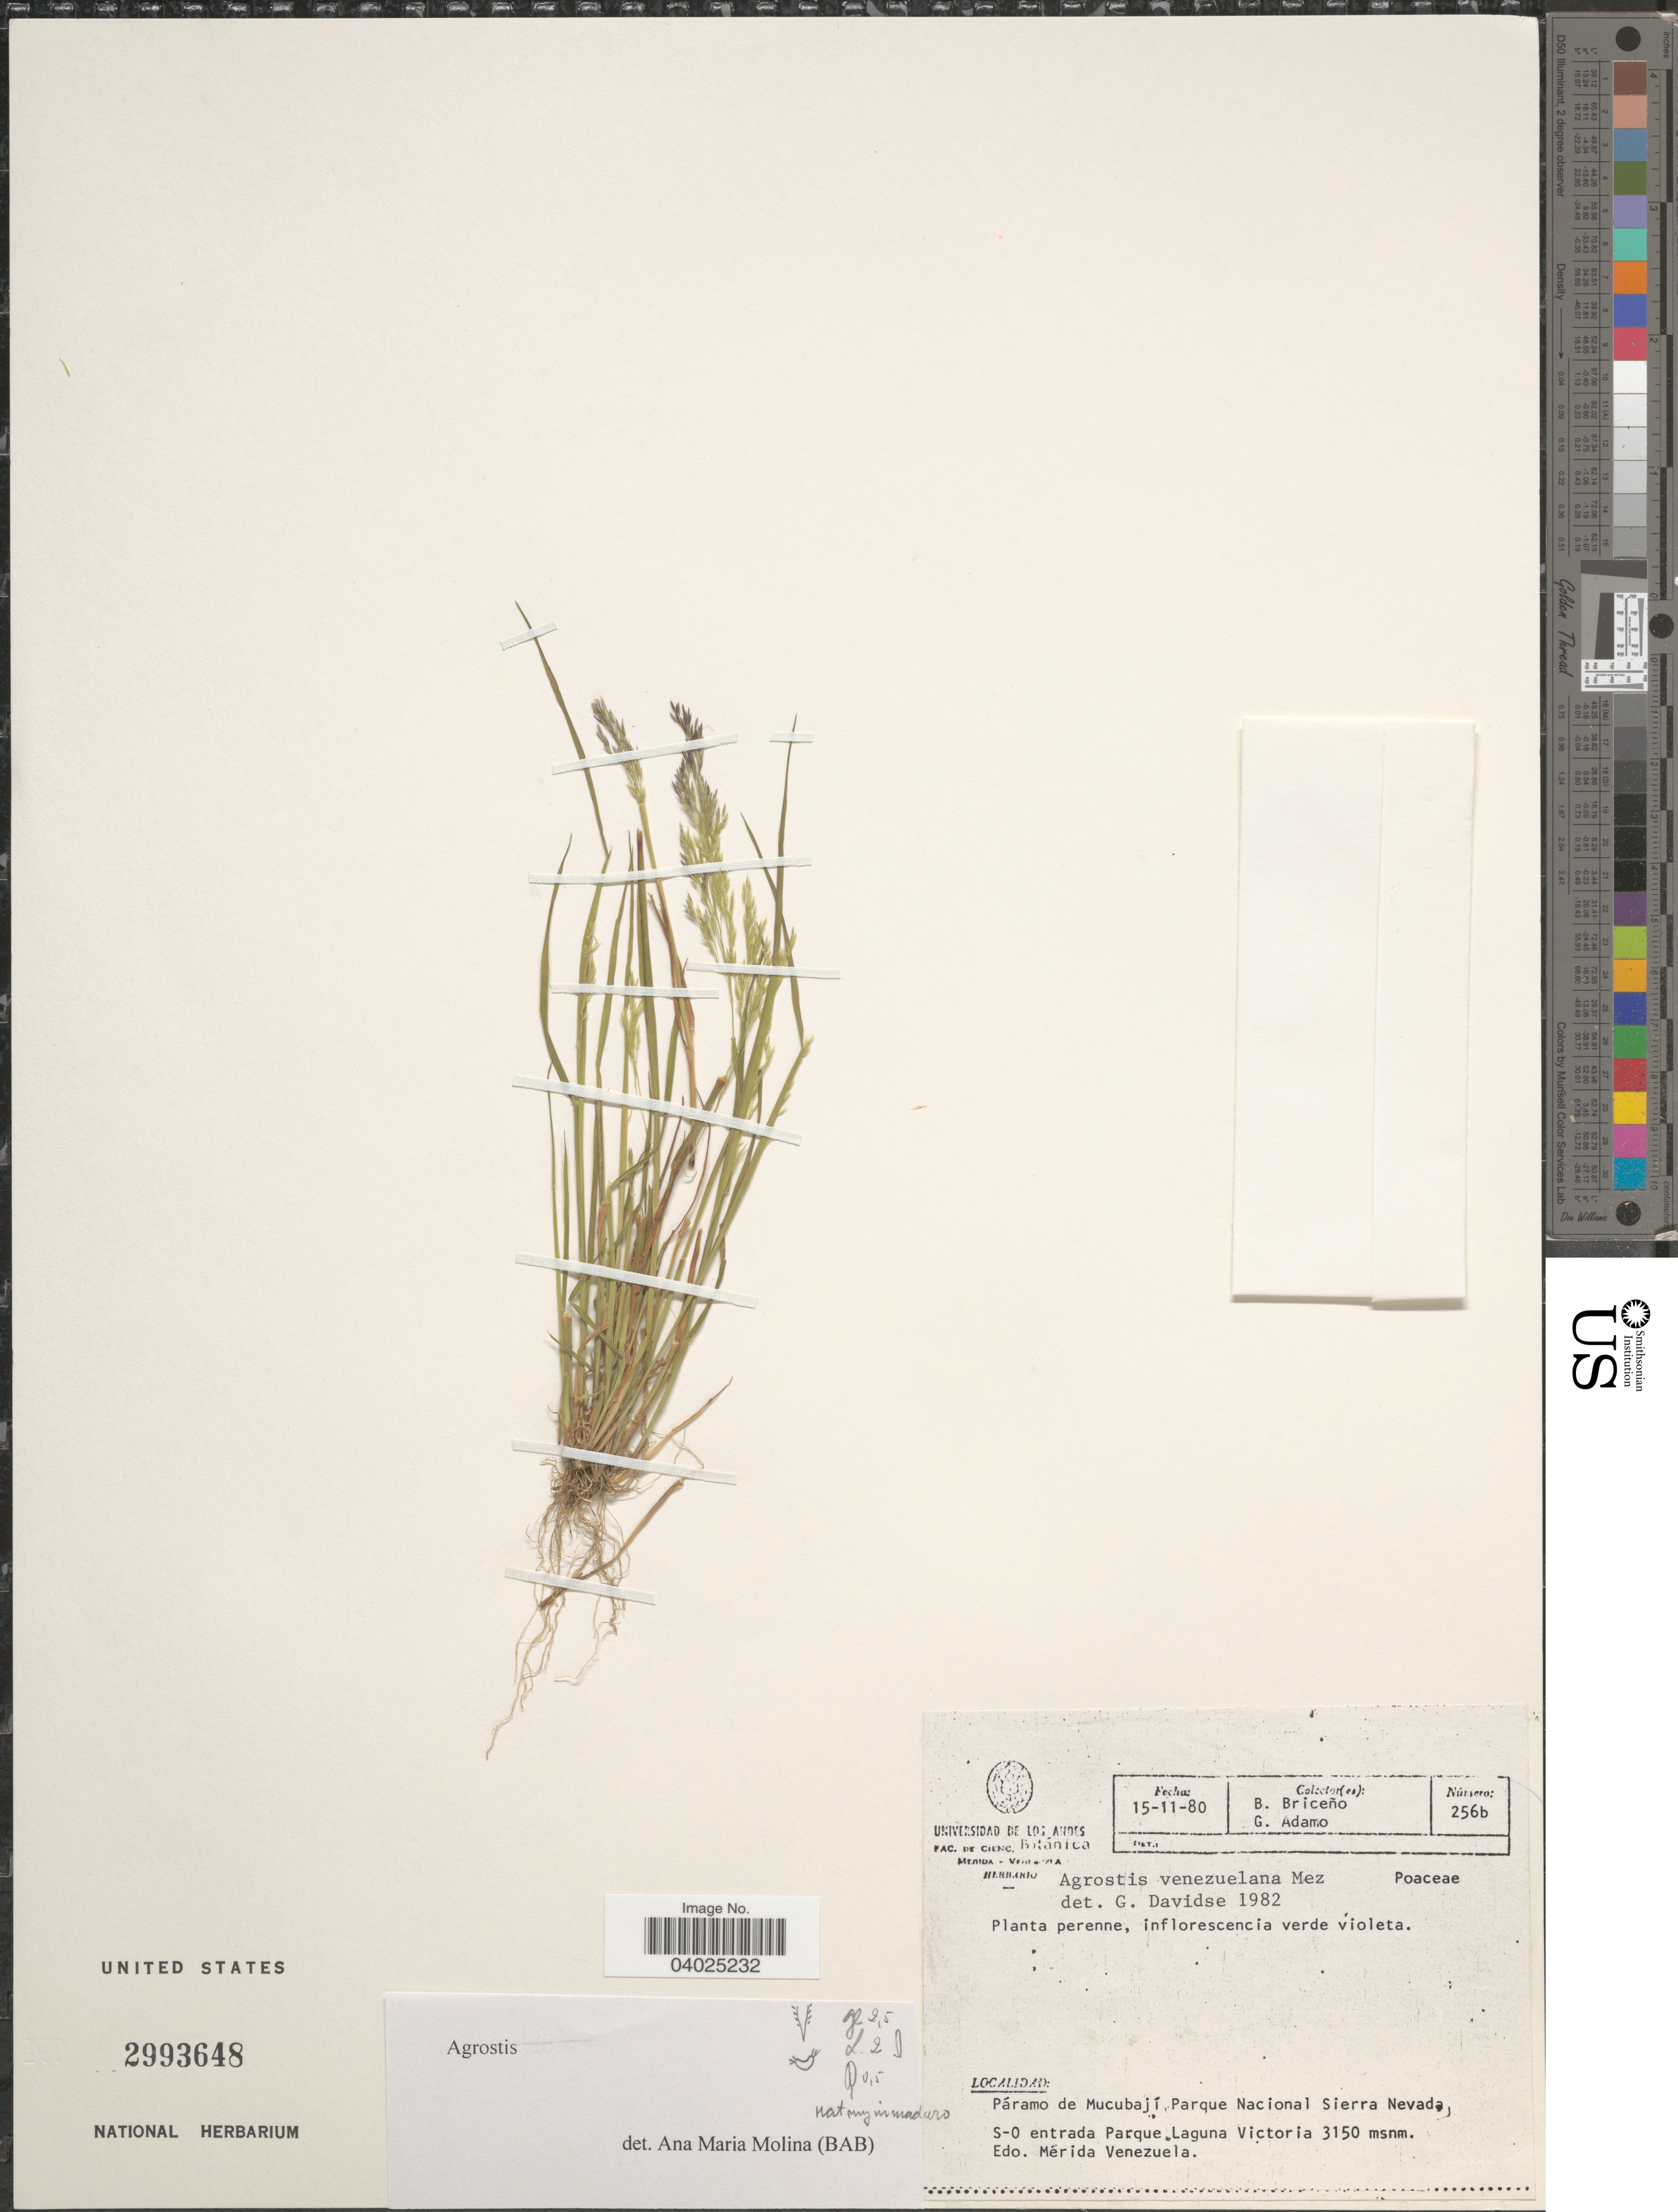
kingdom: Plantae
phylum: Tracheophyta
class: Liliopsida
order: Poales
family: Poaceae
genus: Agrostis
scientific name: Agrostis sp.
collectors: B. Briceño & G. Adamo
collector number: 256b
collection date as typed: Transcribed d/m/y: 15/11/80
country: Venezuela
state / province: Merida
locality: Páramo de Mucubají Parque Nacional Sierra Nevada. S-0 entrada Parqu. Laguna Victoria.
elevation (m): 3150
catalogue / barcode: US 2993648